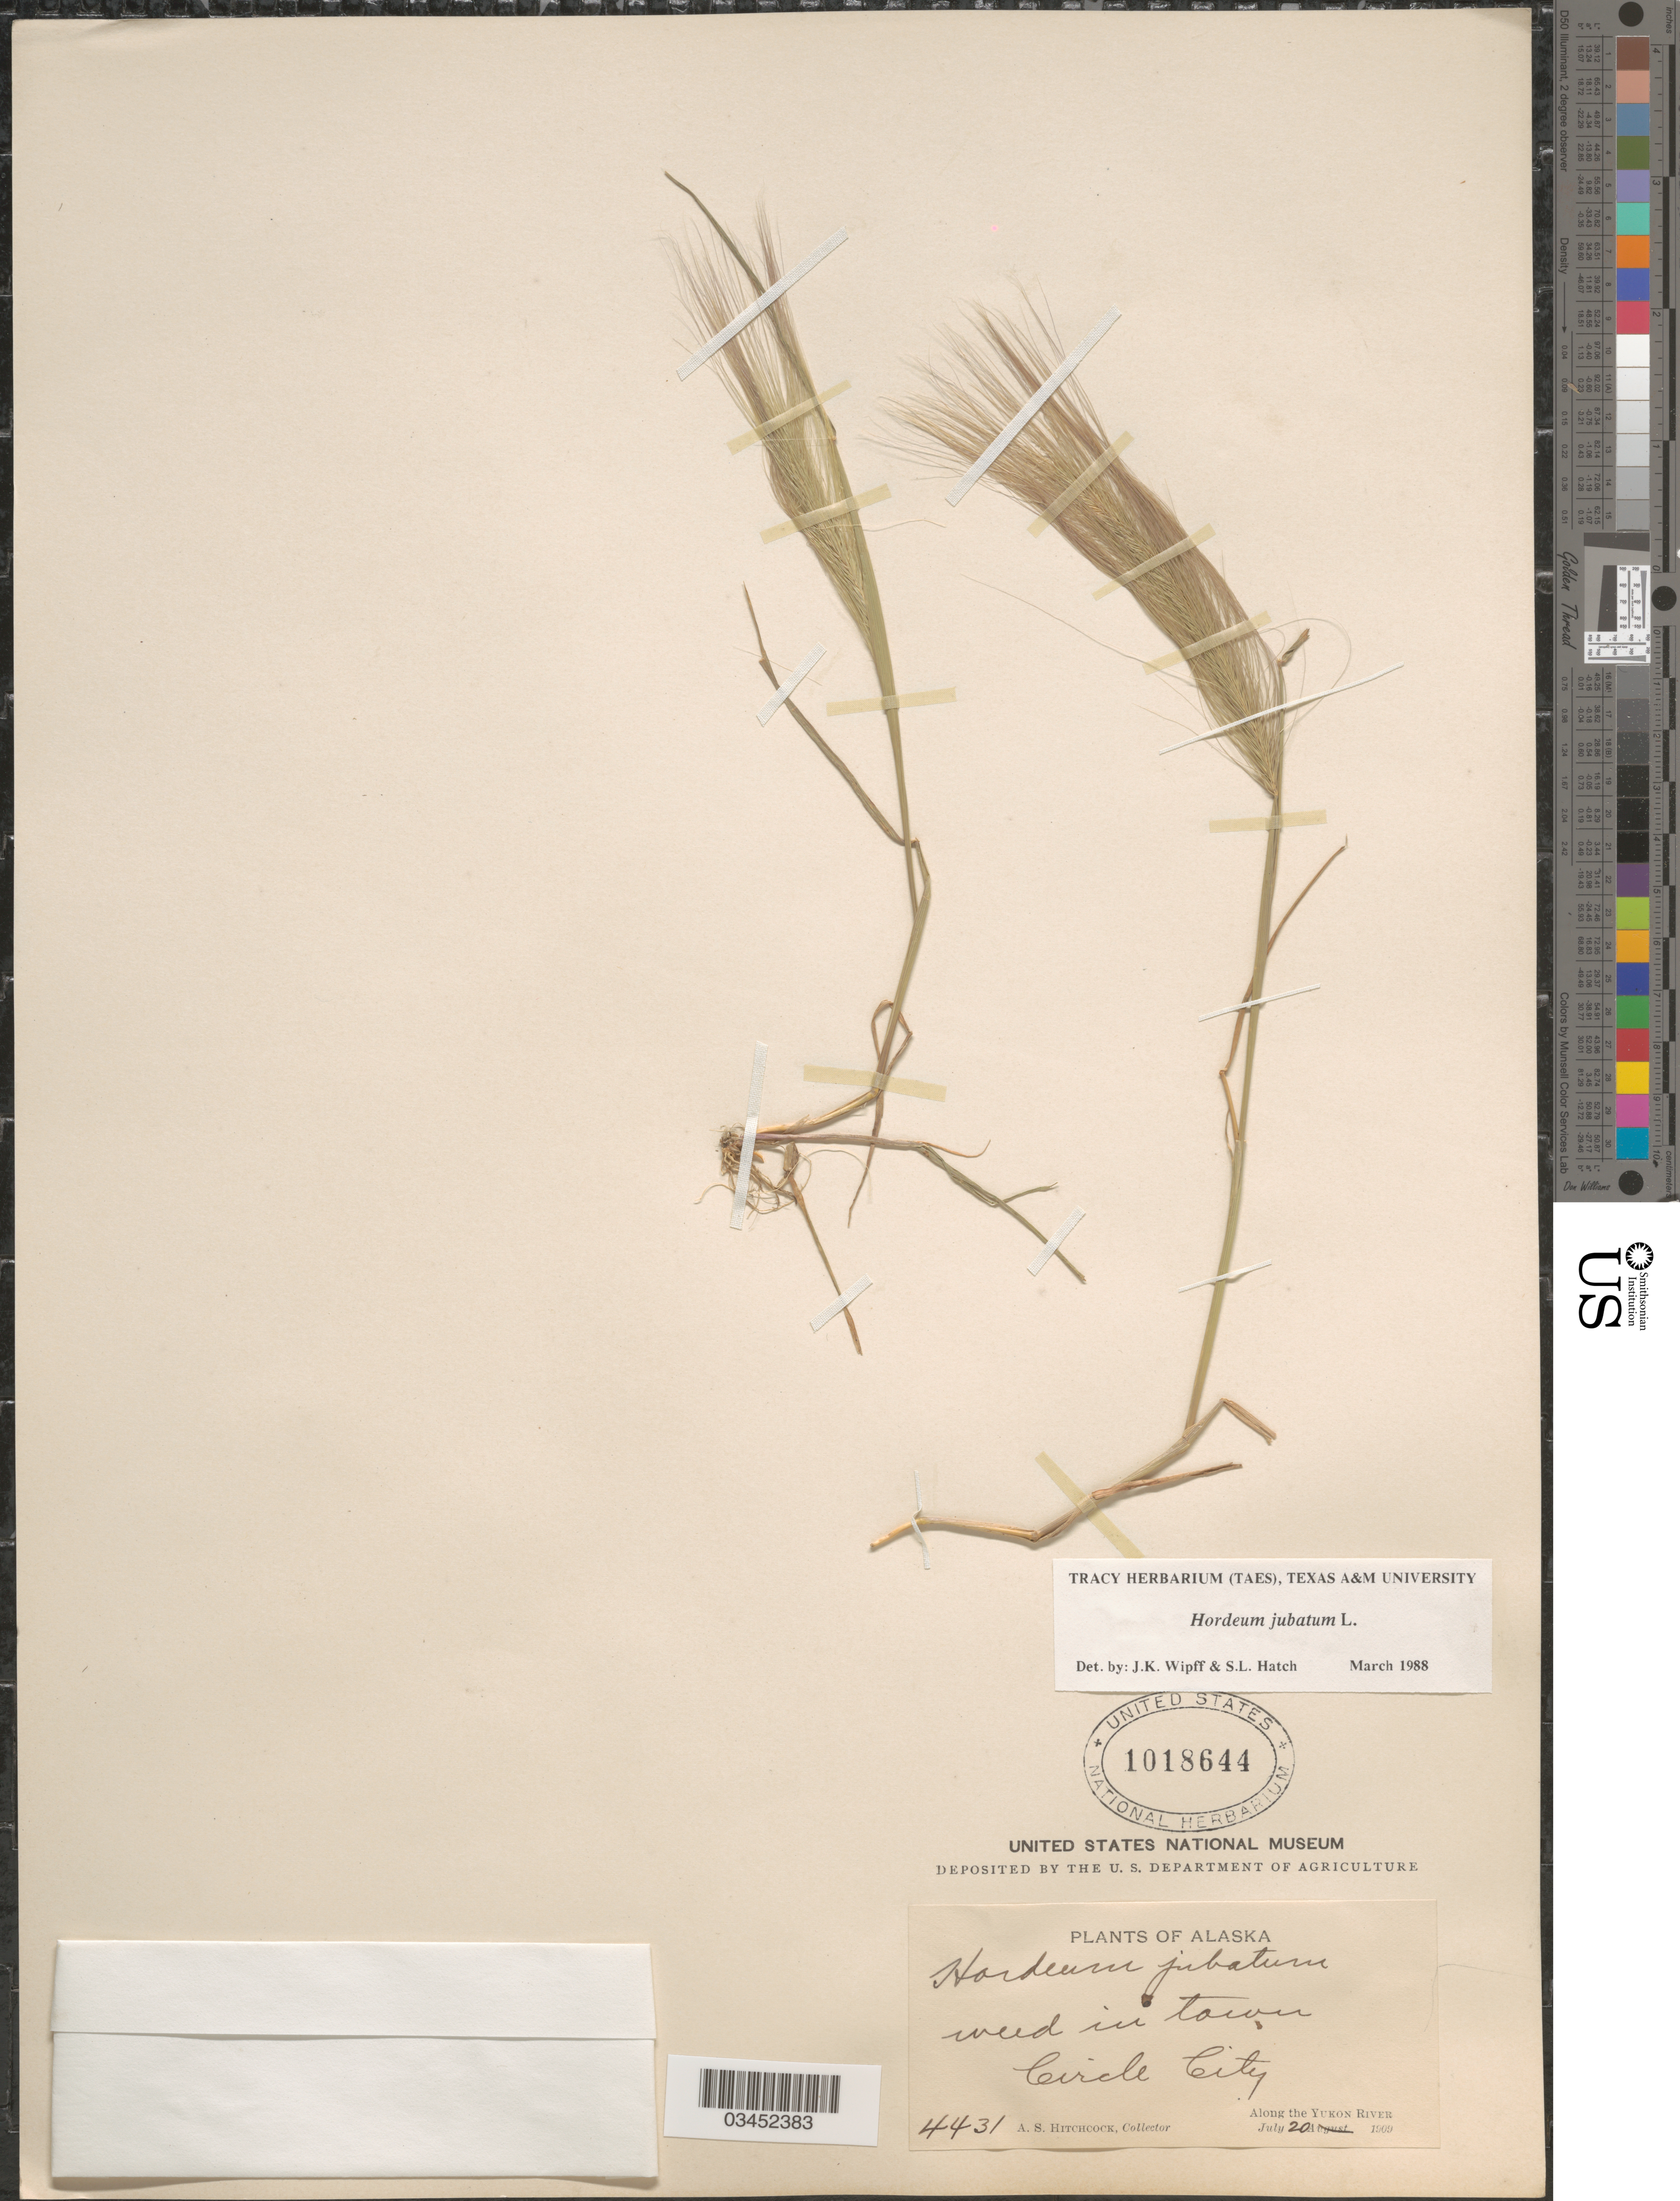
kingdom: Plantae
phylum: Tracheophyta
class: Liliopsida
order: Poales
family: Poaceae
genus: Hordeum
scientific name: Hordeum jubatum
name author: L.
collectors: A. S. Hitchcock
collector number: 4431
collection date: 1909-07-20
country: United States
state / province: Alaska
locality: Weed in town Circle City. Along the Yukon River.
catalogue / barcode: US 1018644